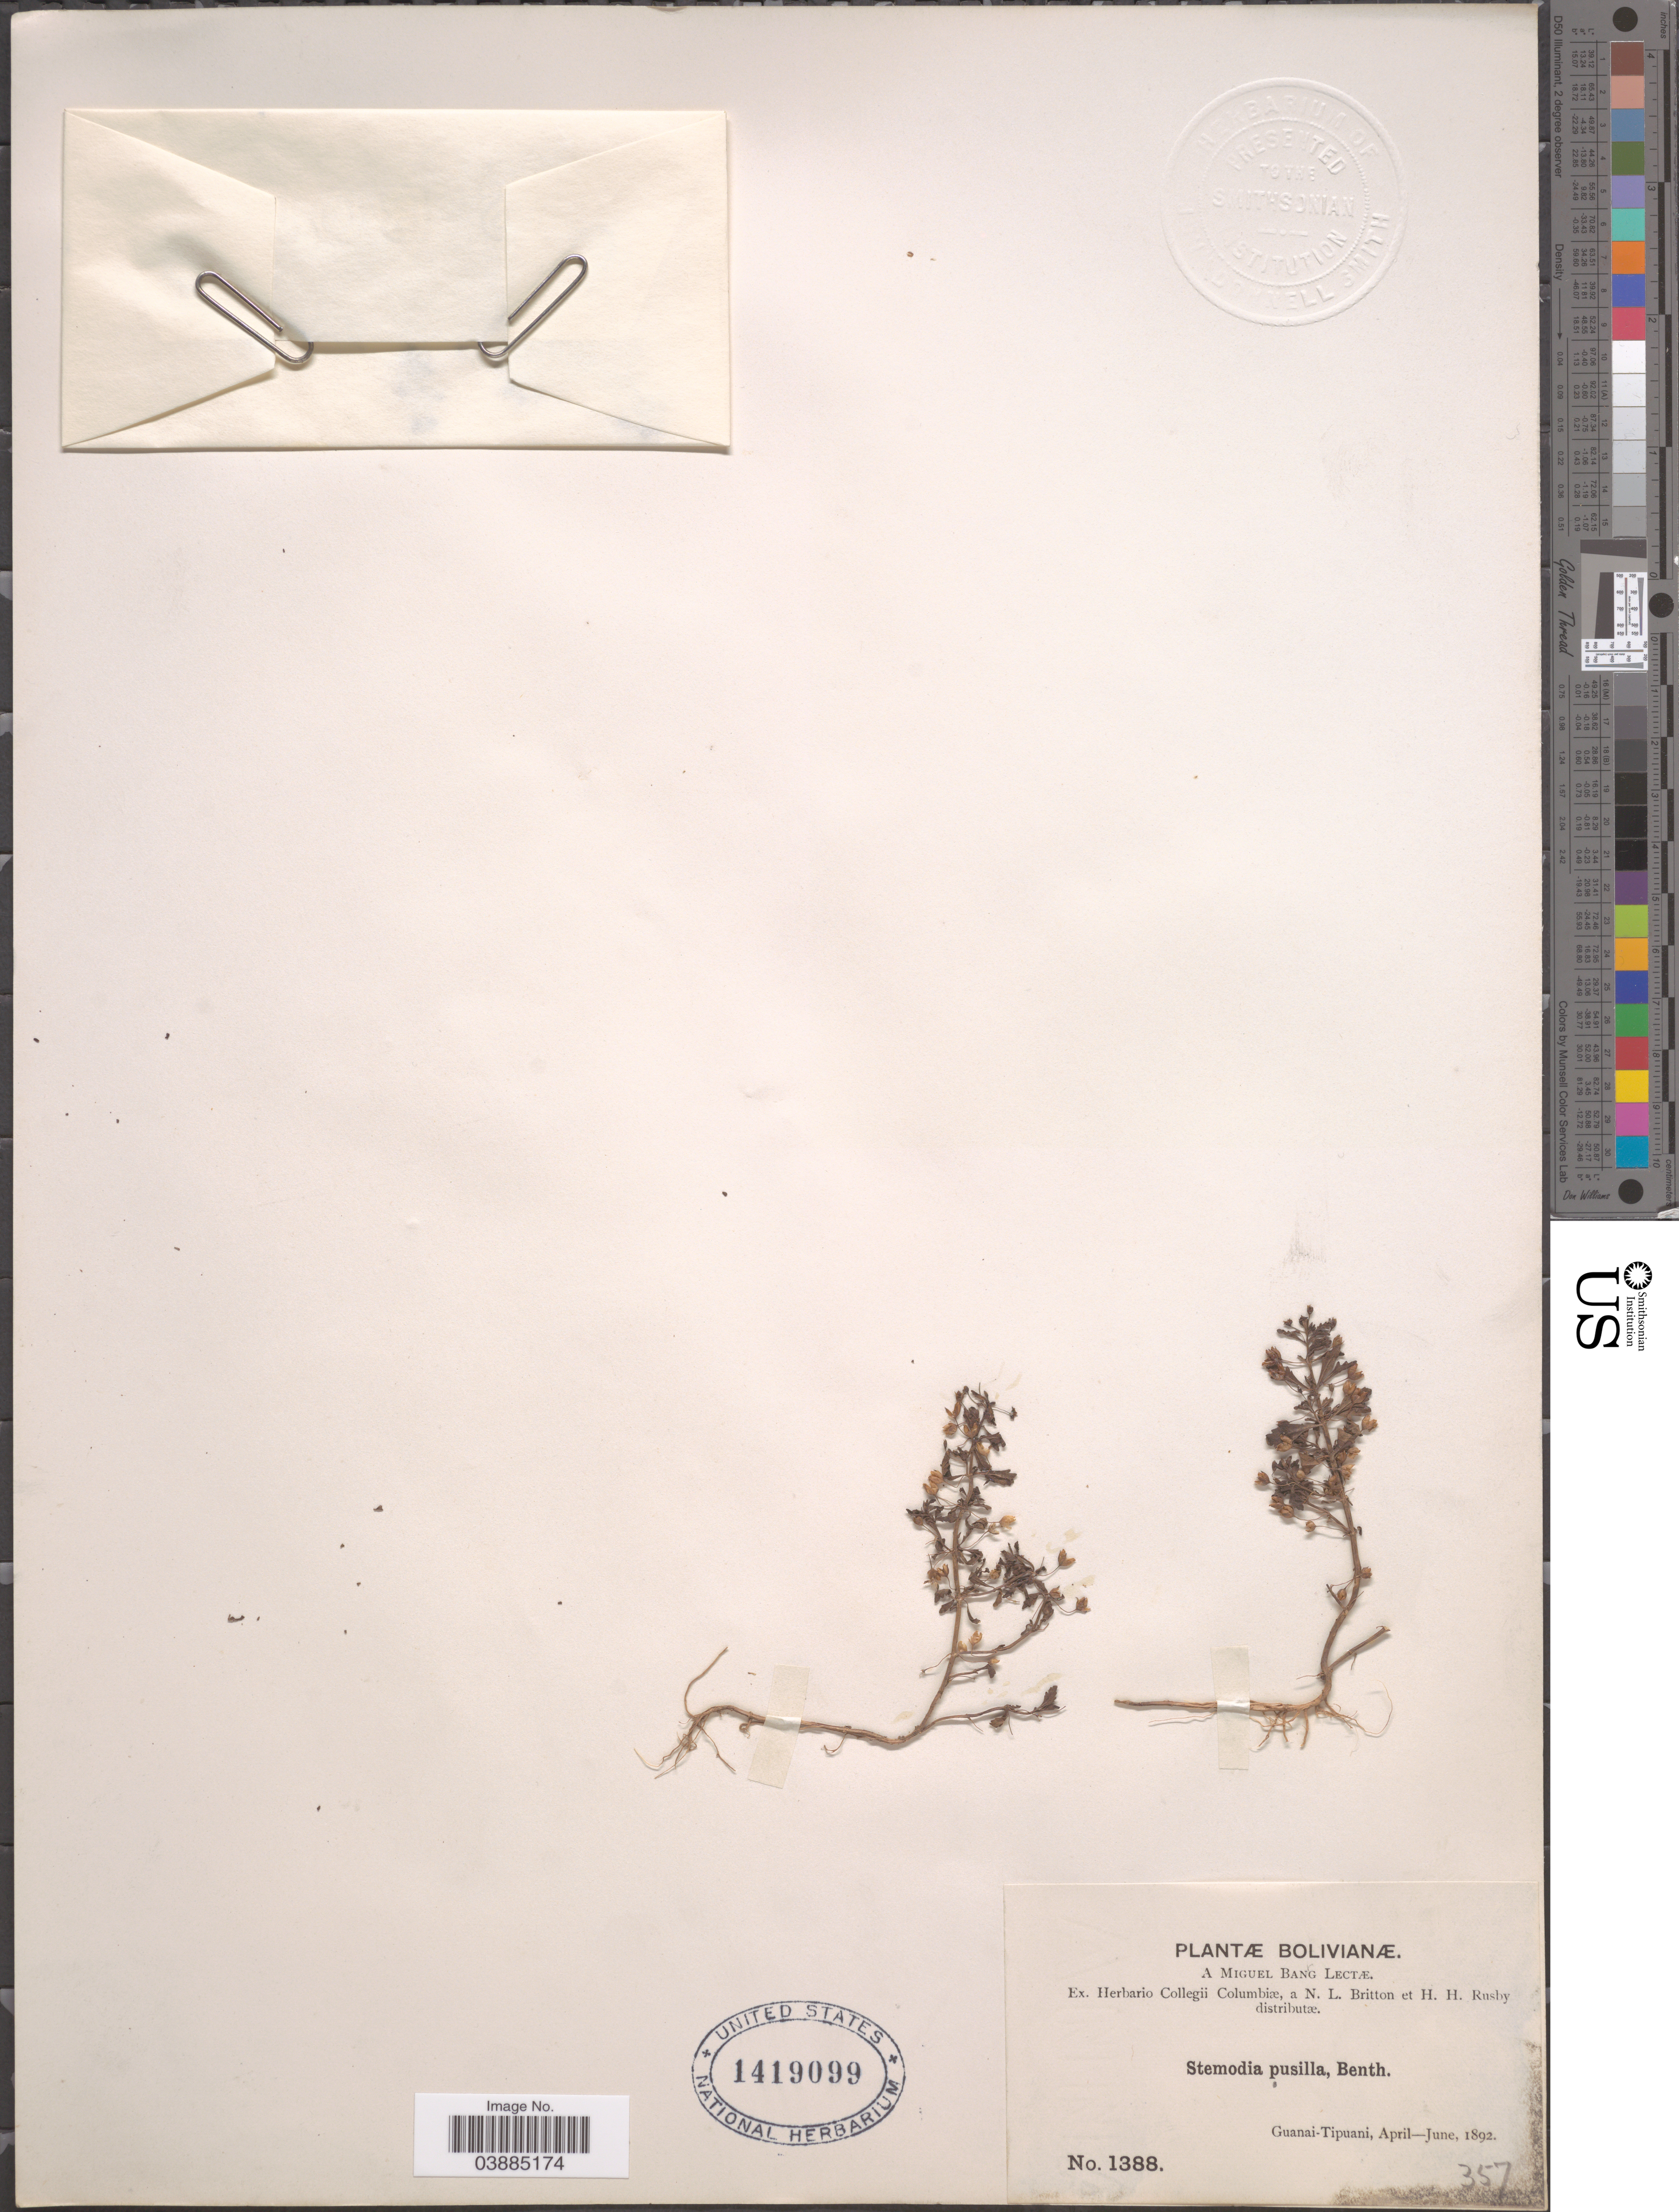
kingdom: Plantae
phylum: Tracheophyta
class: Magnoliopsida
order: Lamiales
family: Plantaginaceae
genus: Stemodia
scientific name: Stemodia pusilla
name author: Benth.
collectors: M. Bang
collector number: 1388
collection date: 1892-04/1892-06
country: Bolivia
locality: Guanai-Tipuani.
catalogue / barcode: US 1419099